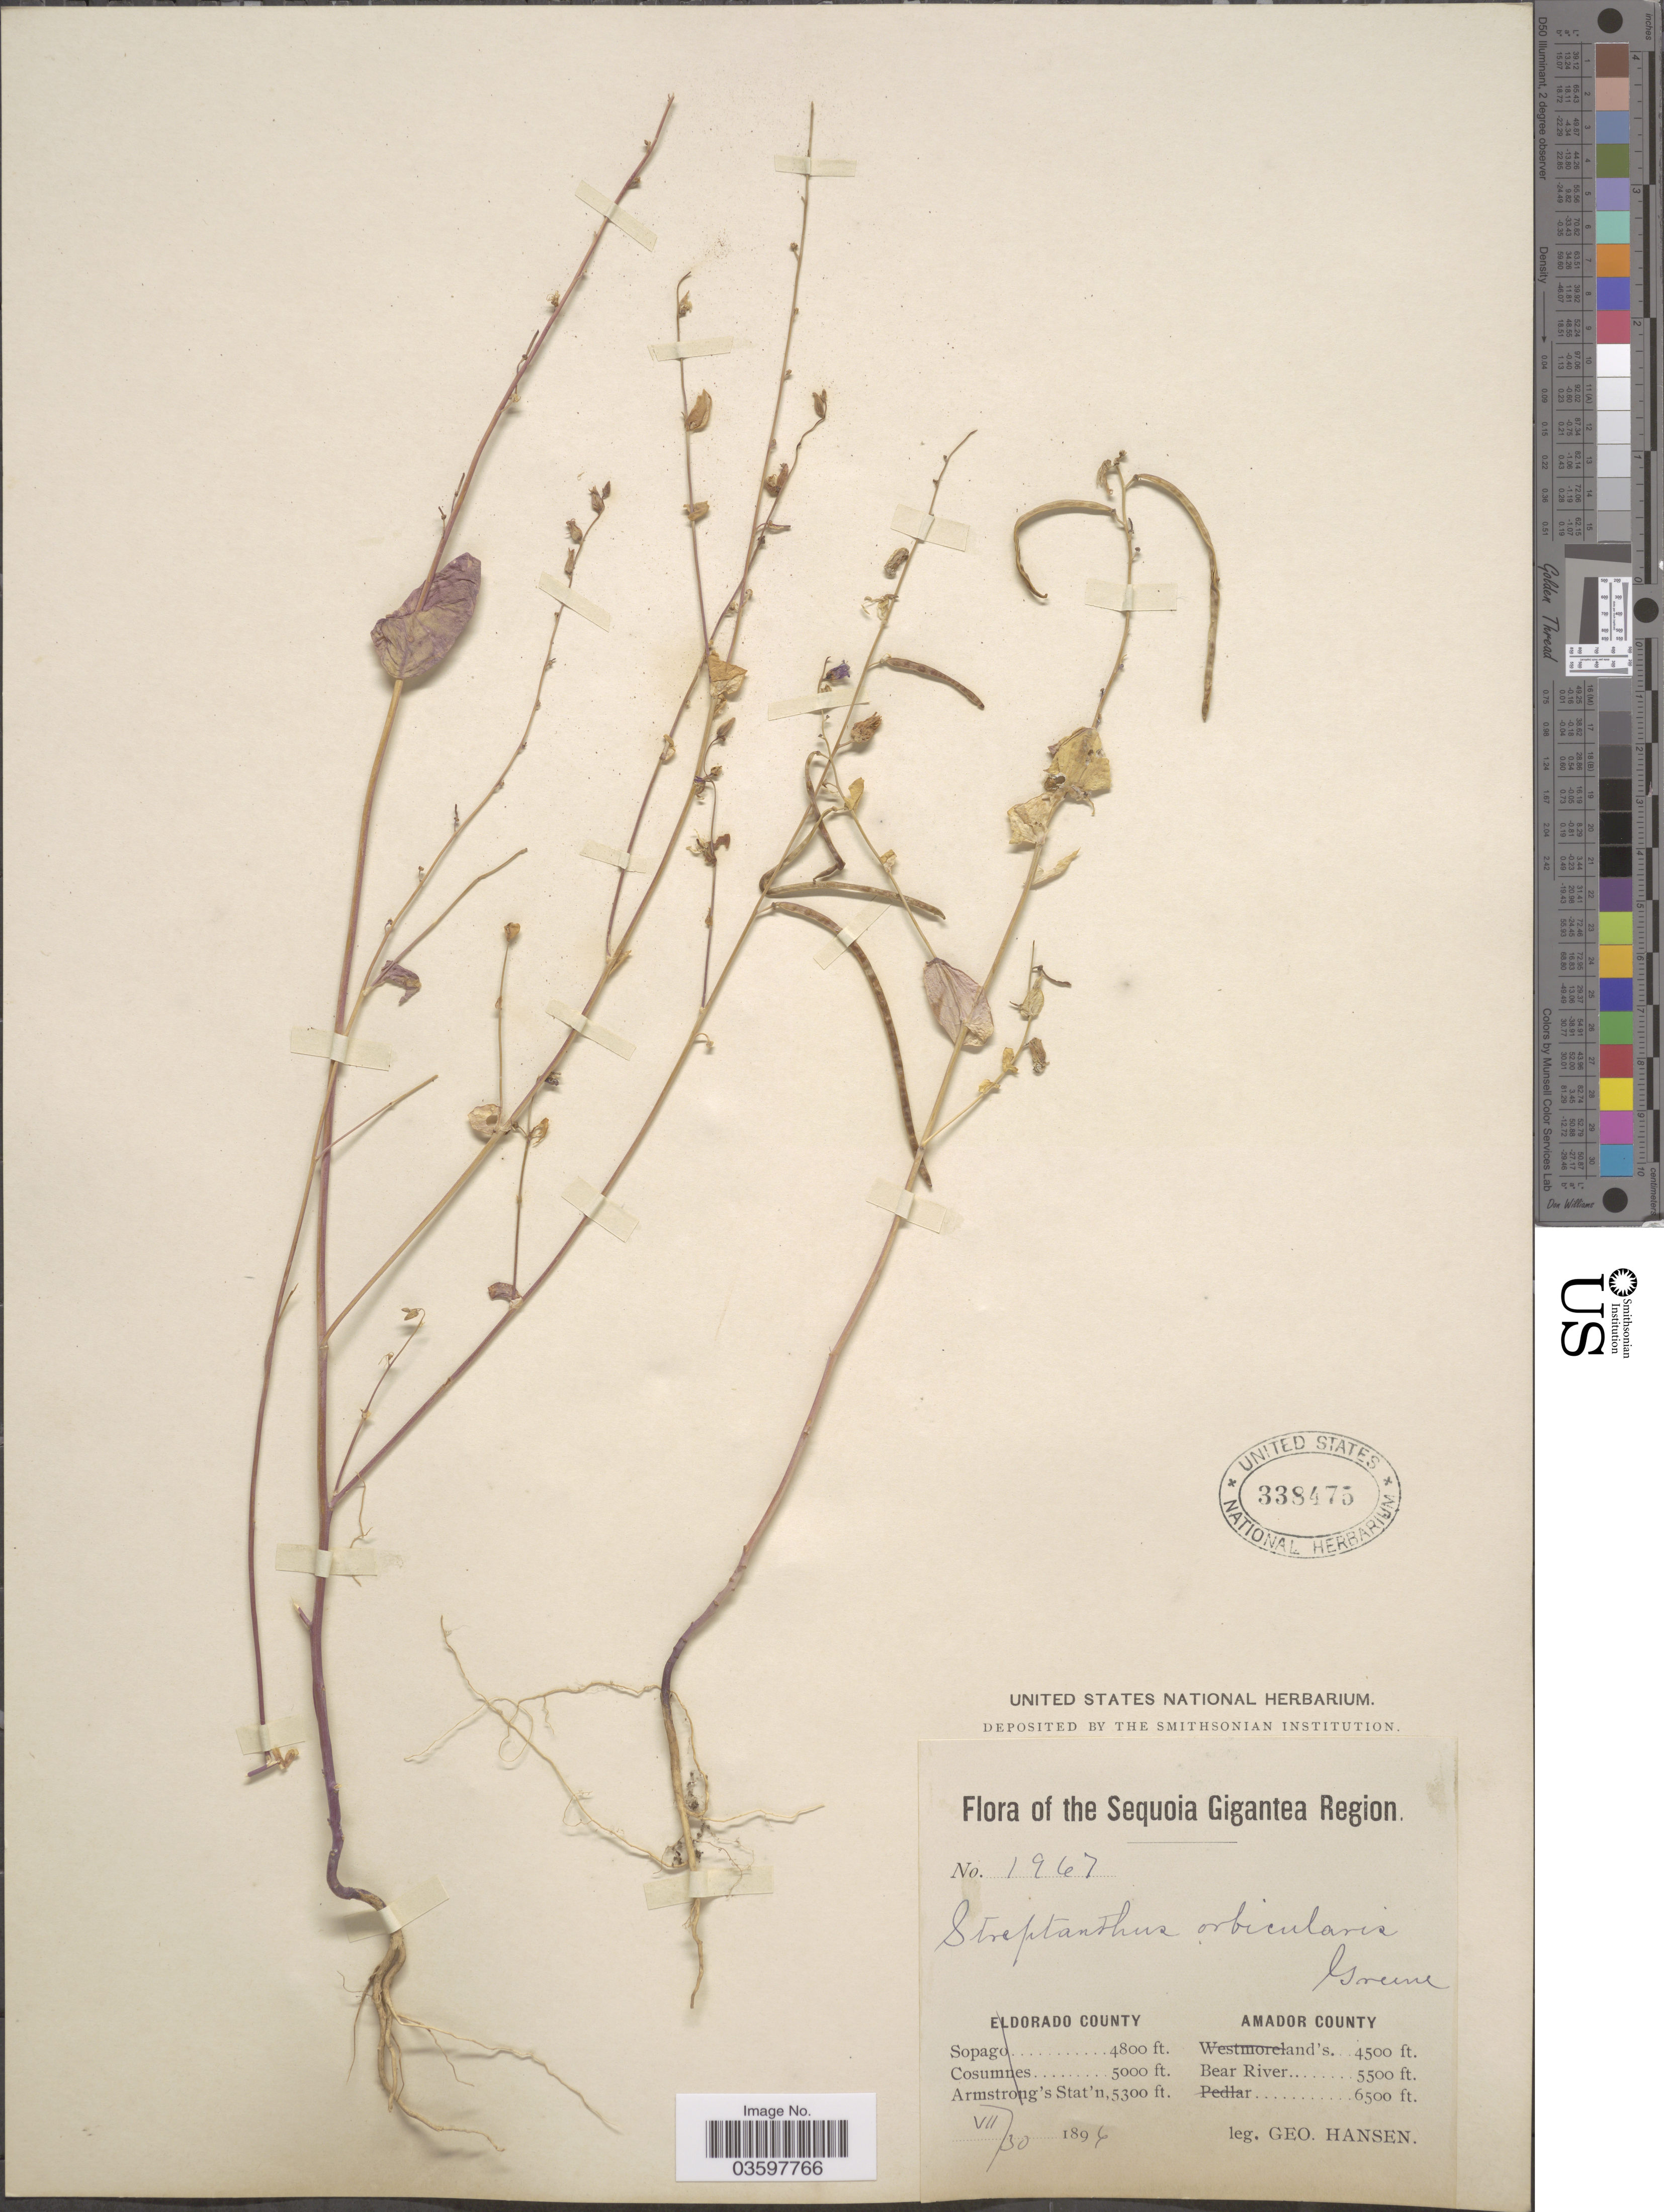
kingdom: Plantae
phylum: Tracheophyta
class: Magnoliopsida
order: Brassicales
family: Brassicaceae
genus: Streptanthus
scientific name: Streptanthus tortuosus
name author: Kellogg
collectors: G. Hansen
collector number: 1967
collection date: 1896-07-30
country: United States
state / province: California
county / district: Amador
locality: The Sequoia Gigantea Region. Amador County. Bear River.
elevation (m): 1676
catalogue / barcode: US 338475